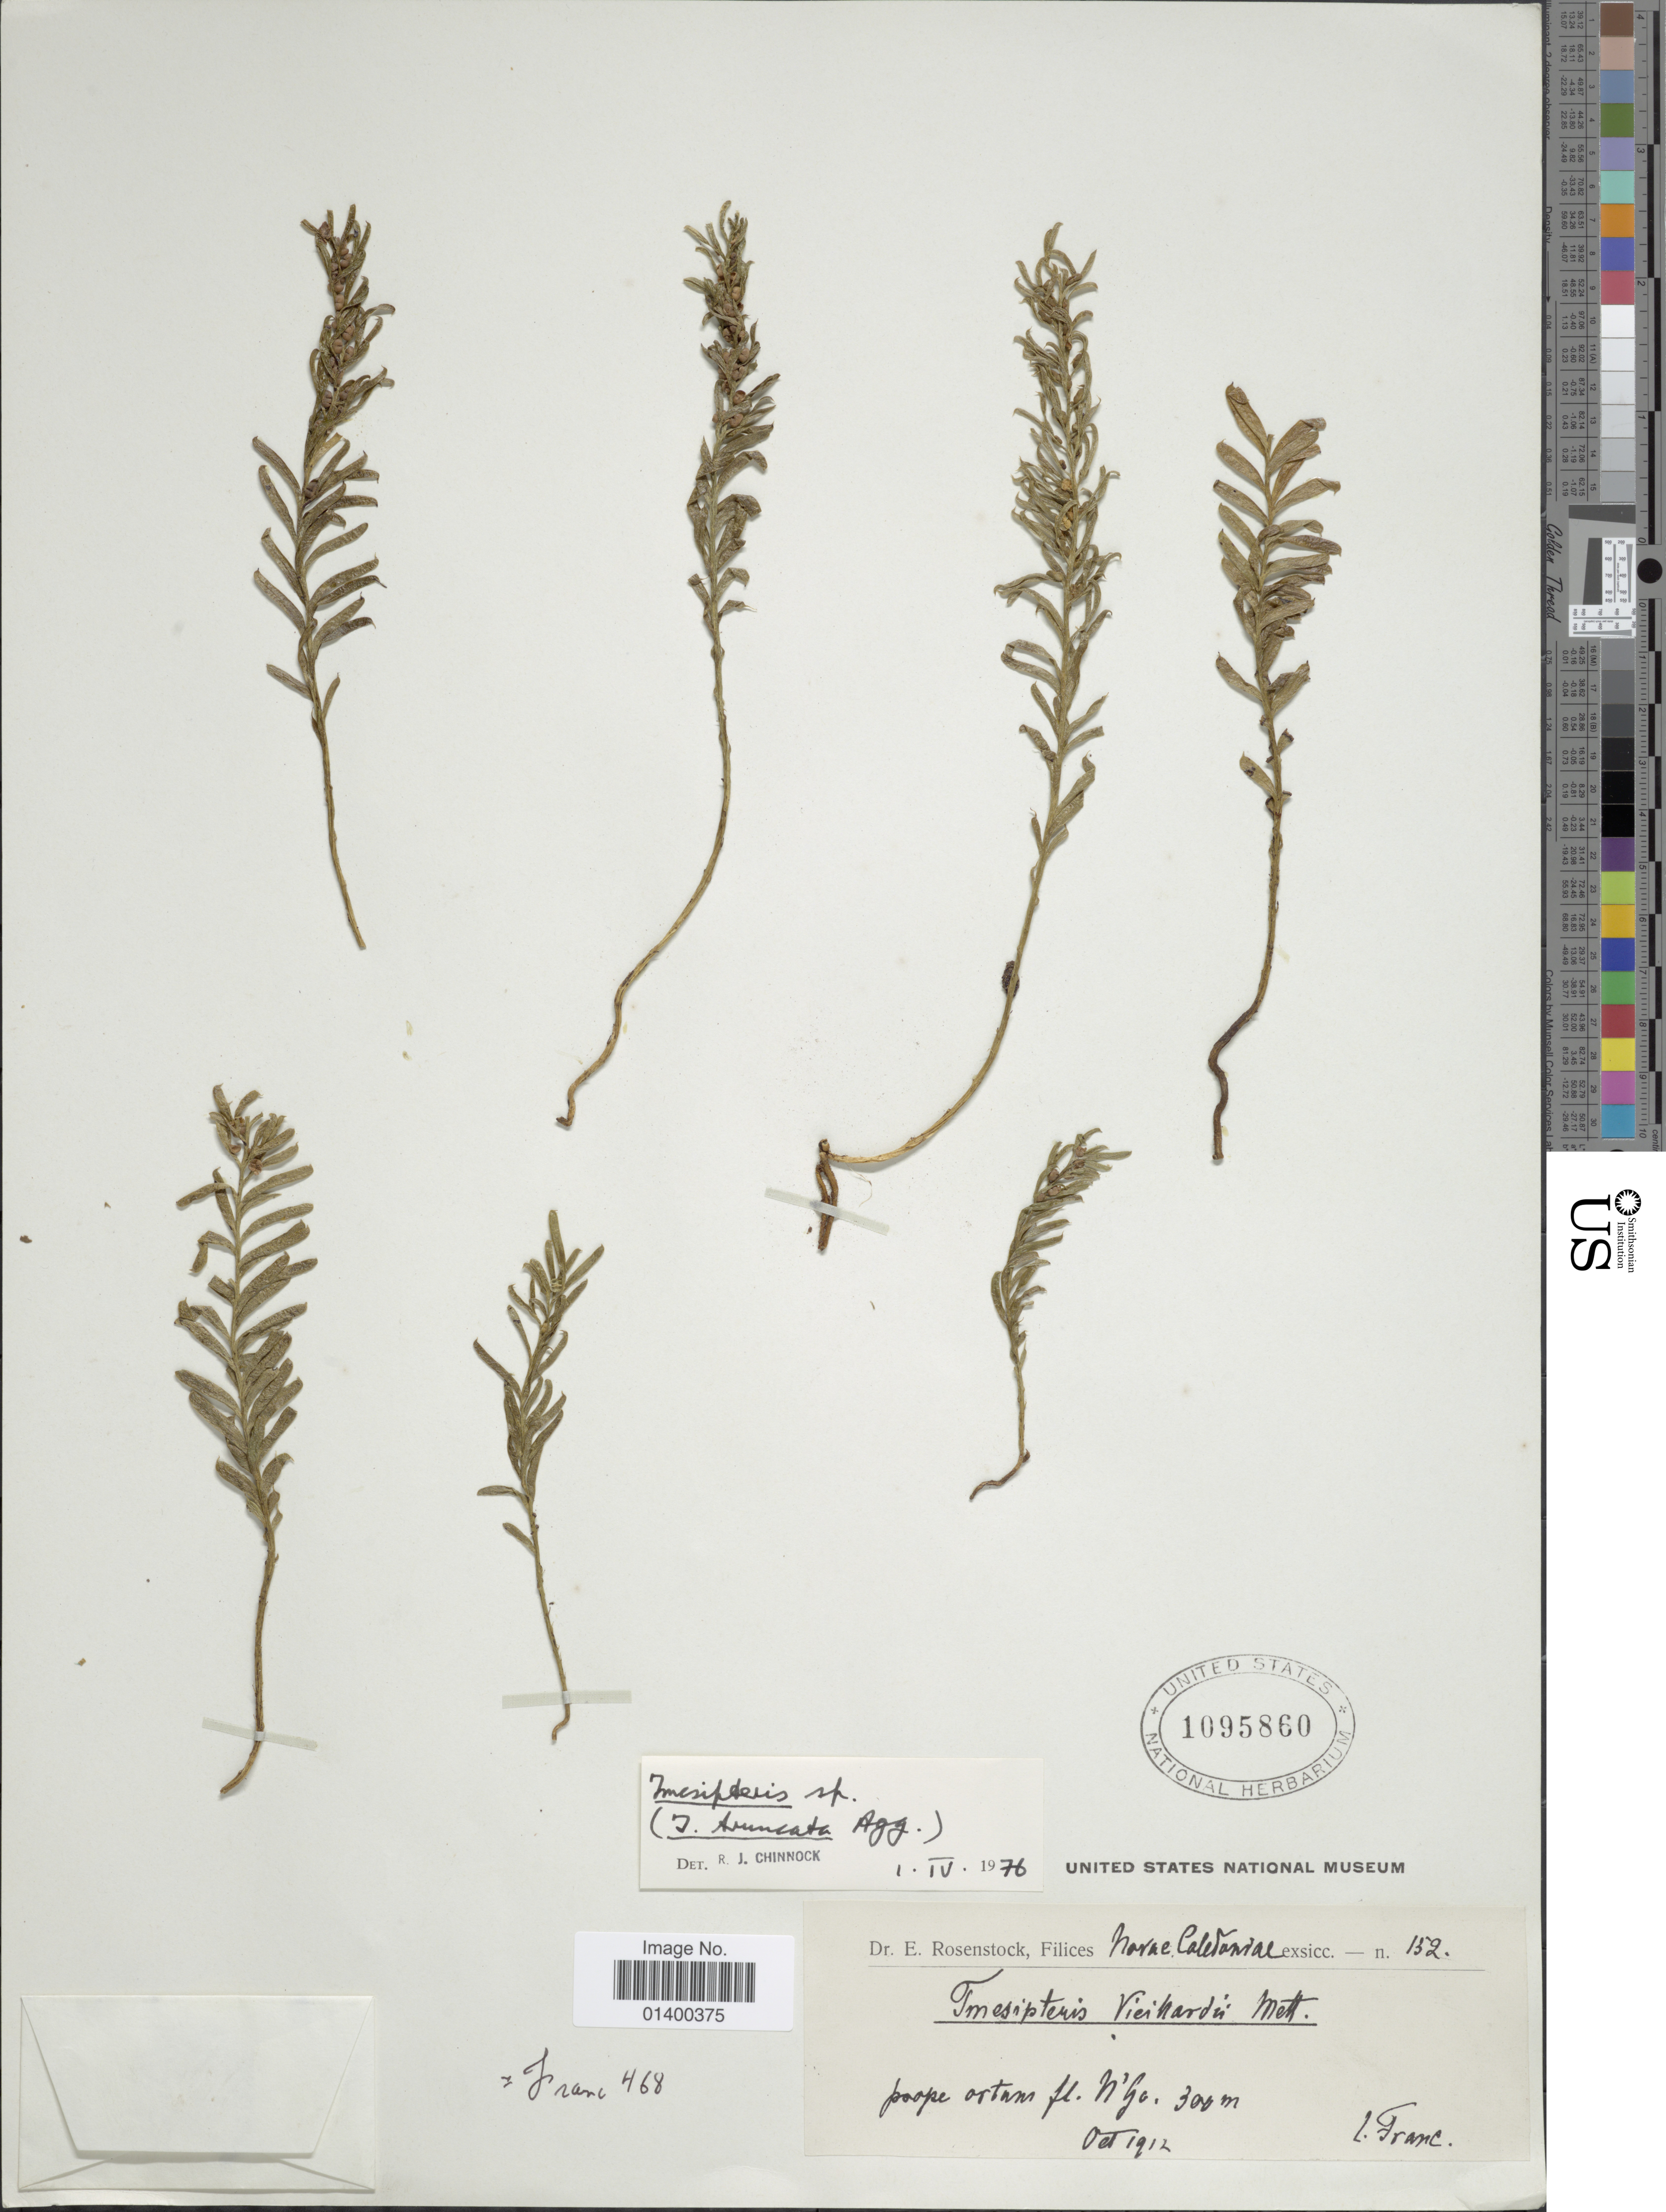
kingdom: Plantae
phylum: Tracheophyta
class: Polypodiopsida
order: Psilotales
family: Psilotaceae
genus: Tmesipteris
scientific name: Tmesipteris sp.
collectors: I. Franc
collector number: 152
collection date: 1912-10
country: New Caledonia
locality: Prope N'Go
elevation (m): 300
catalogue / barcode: US 1095860